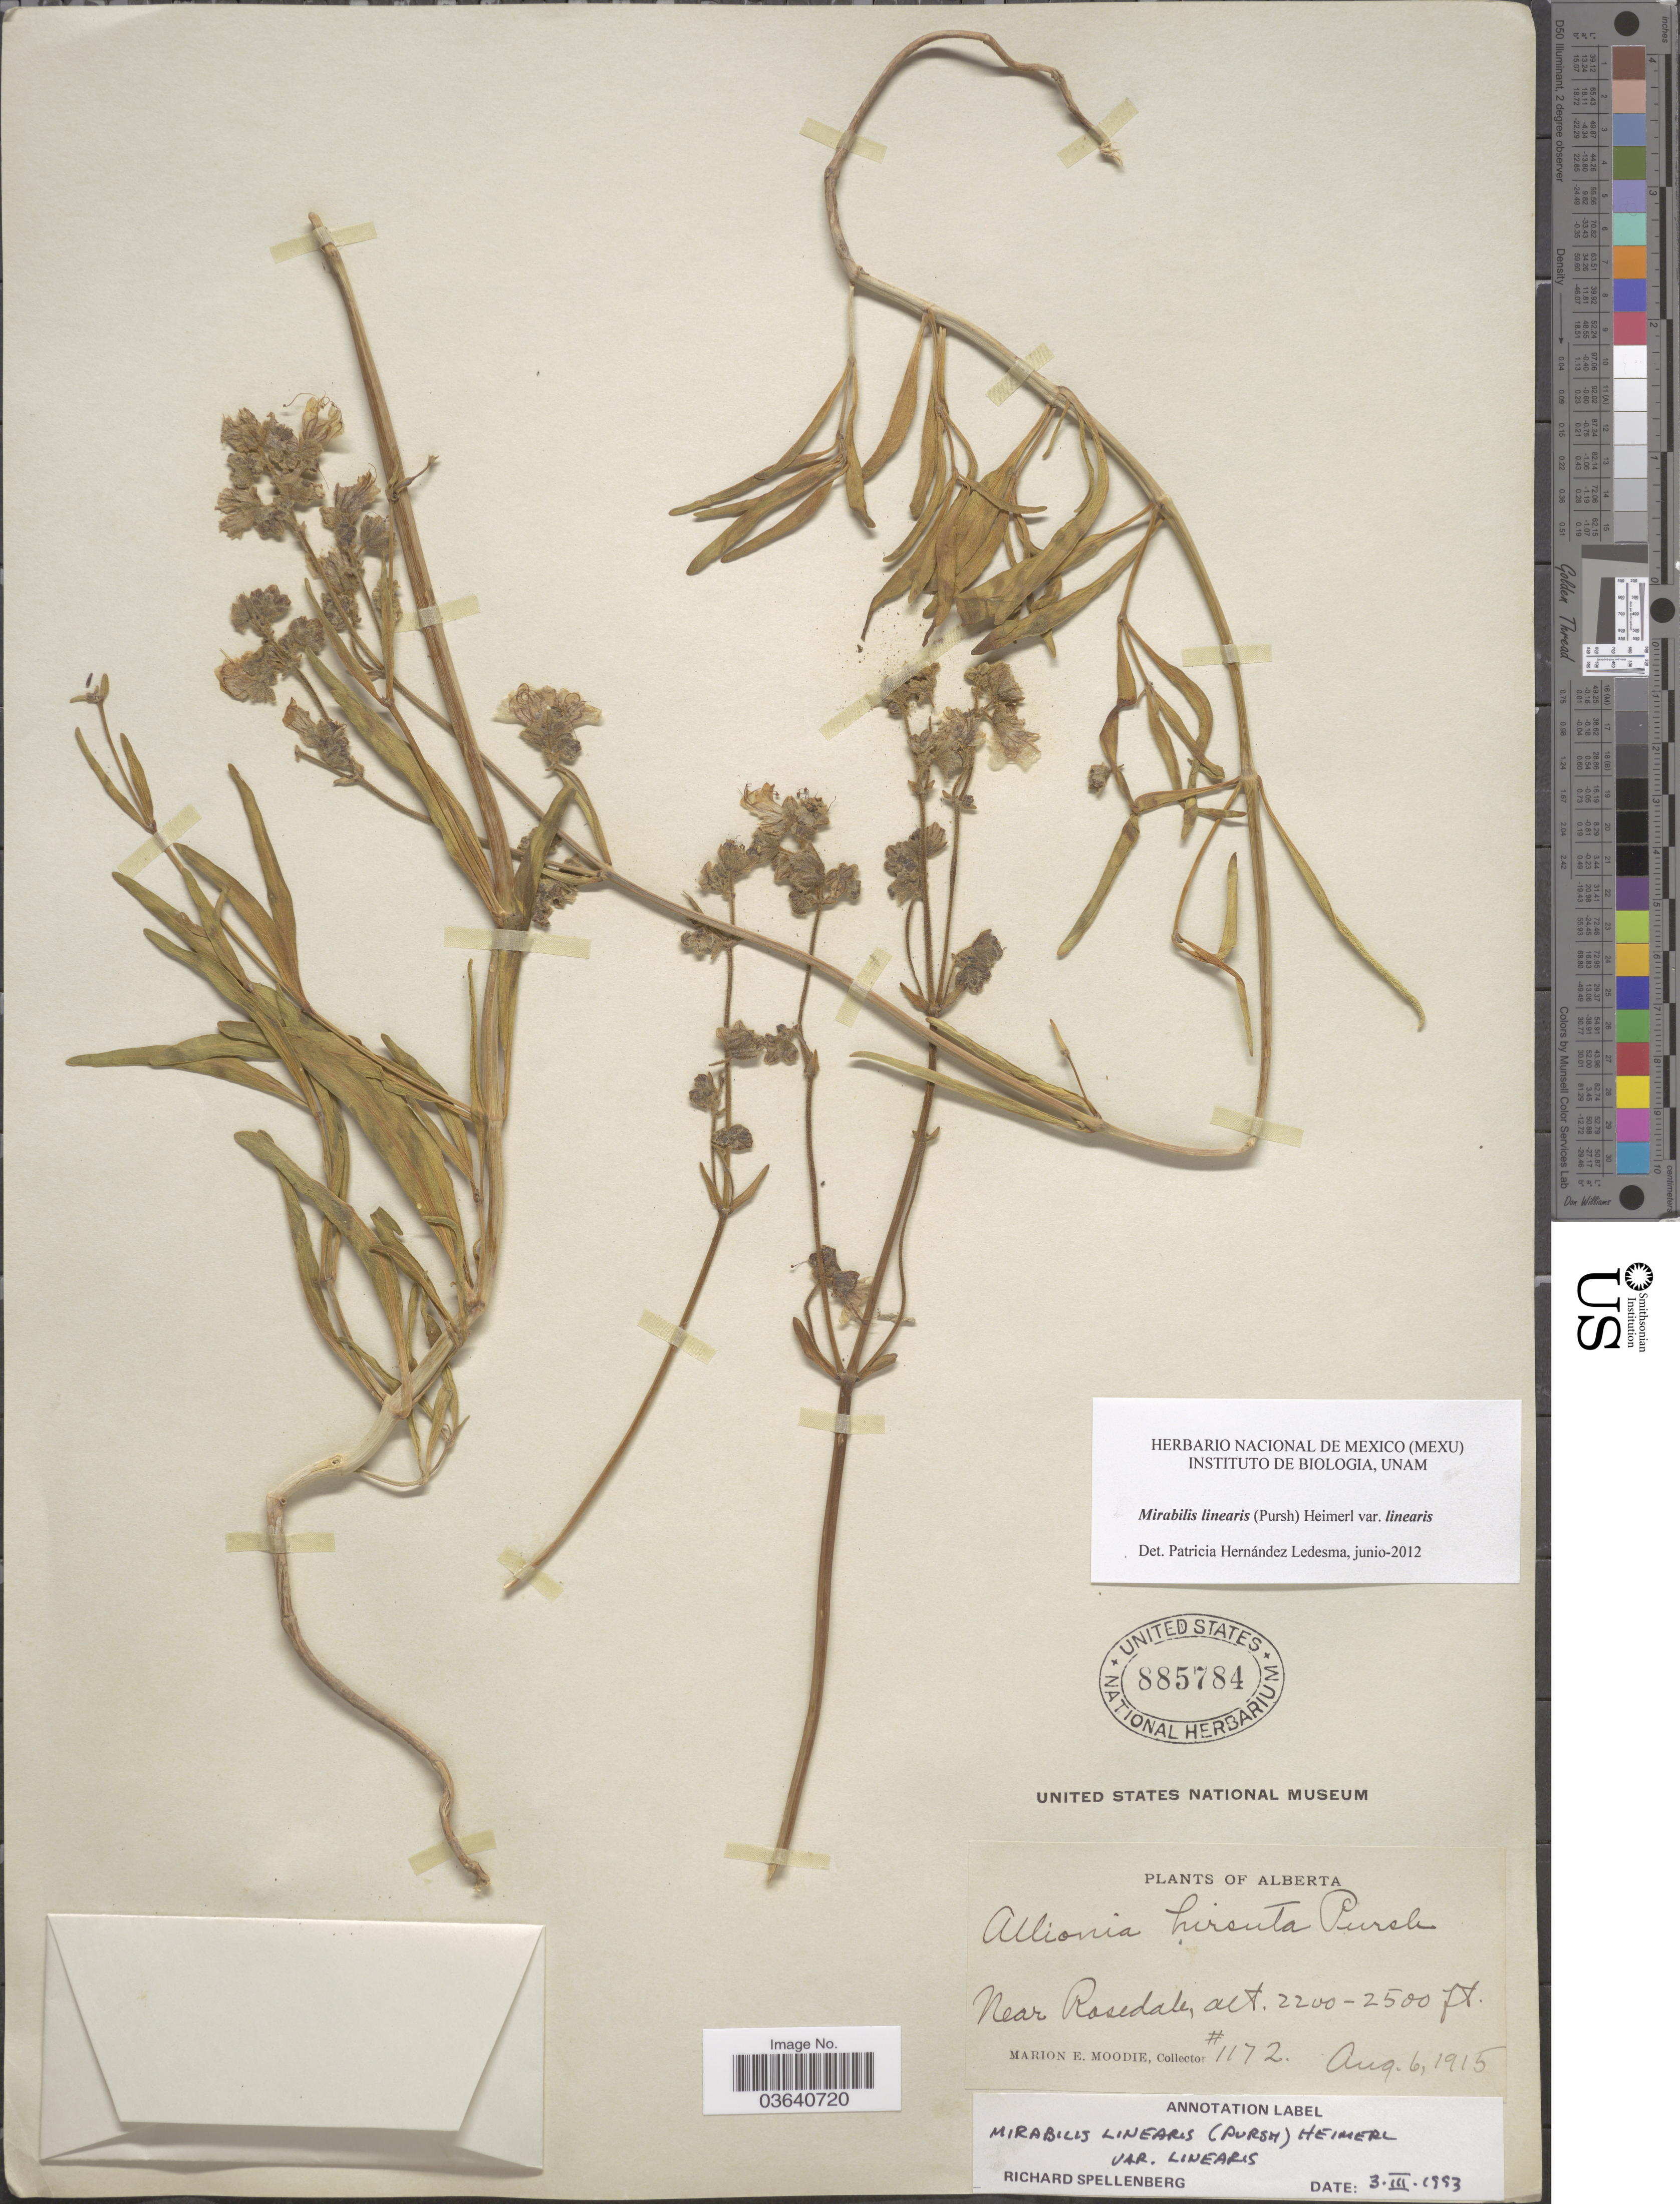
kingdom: Plantae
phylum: Tracheophyta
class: Magnoliopsida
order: Caryophyllales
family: Nyctaginaceae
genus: Mirabilis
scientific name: Mirabilis linearis var. linearis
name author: (Pursh) Heimerl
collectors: M. E. Moodie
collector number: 1172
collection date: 1915-08-06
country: Canada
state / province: Alberta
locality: Near Rosedale.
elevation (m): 671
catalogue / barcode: US 885784